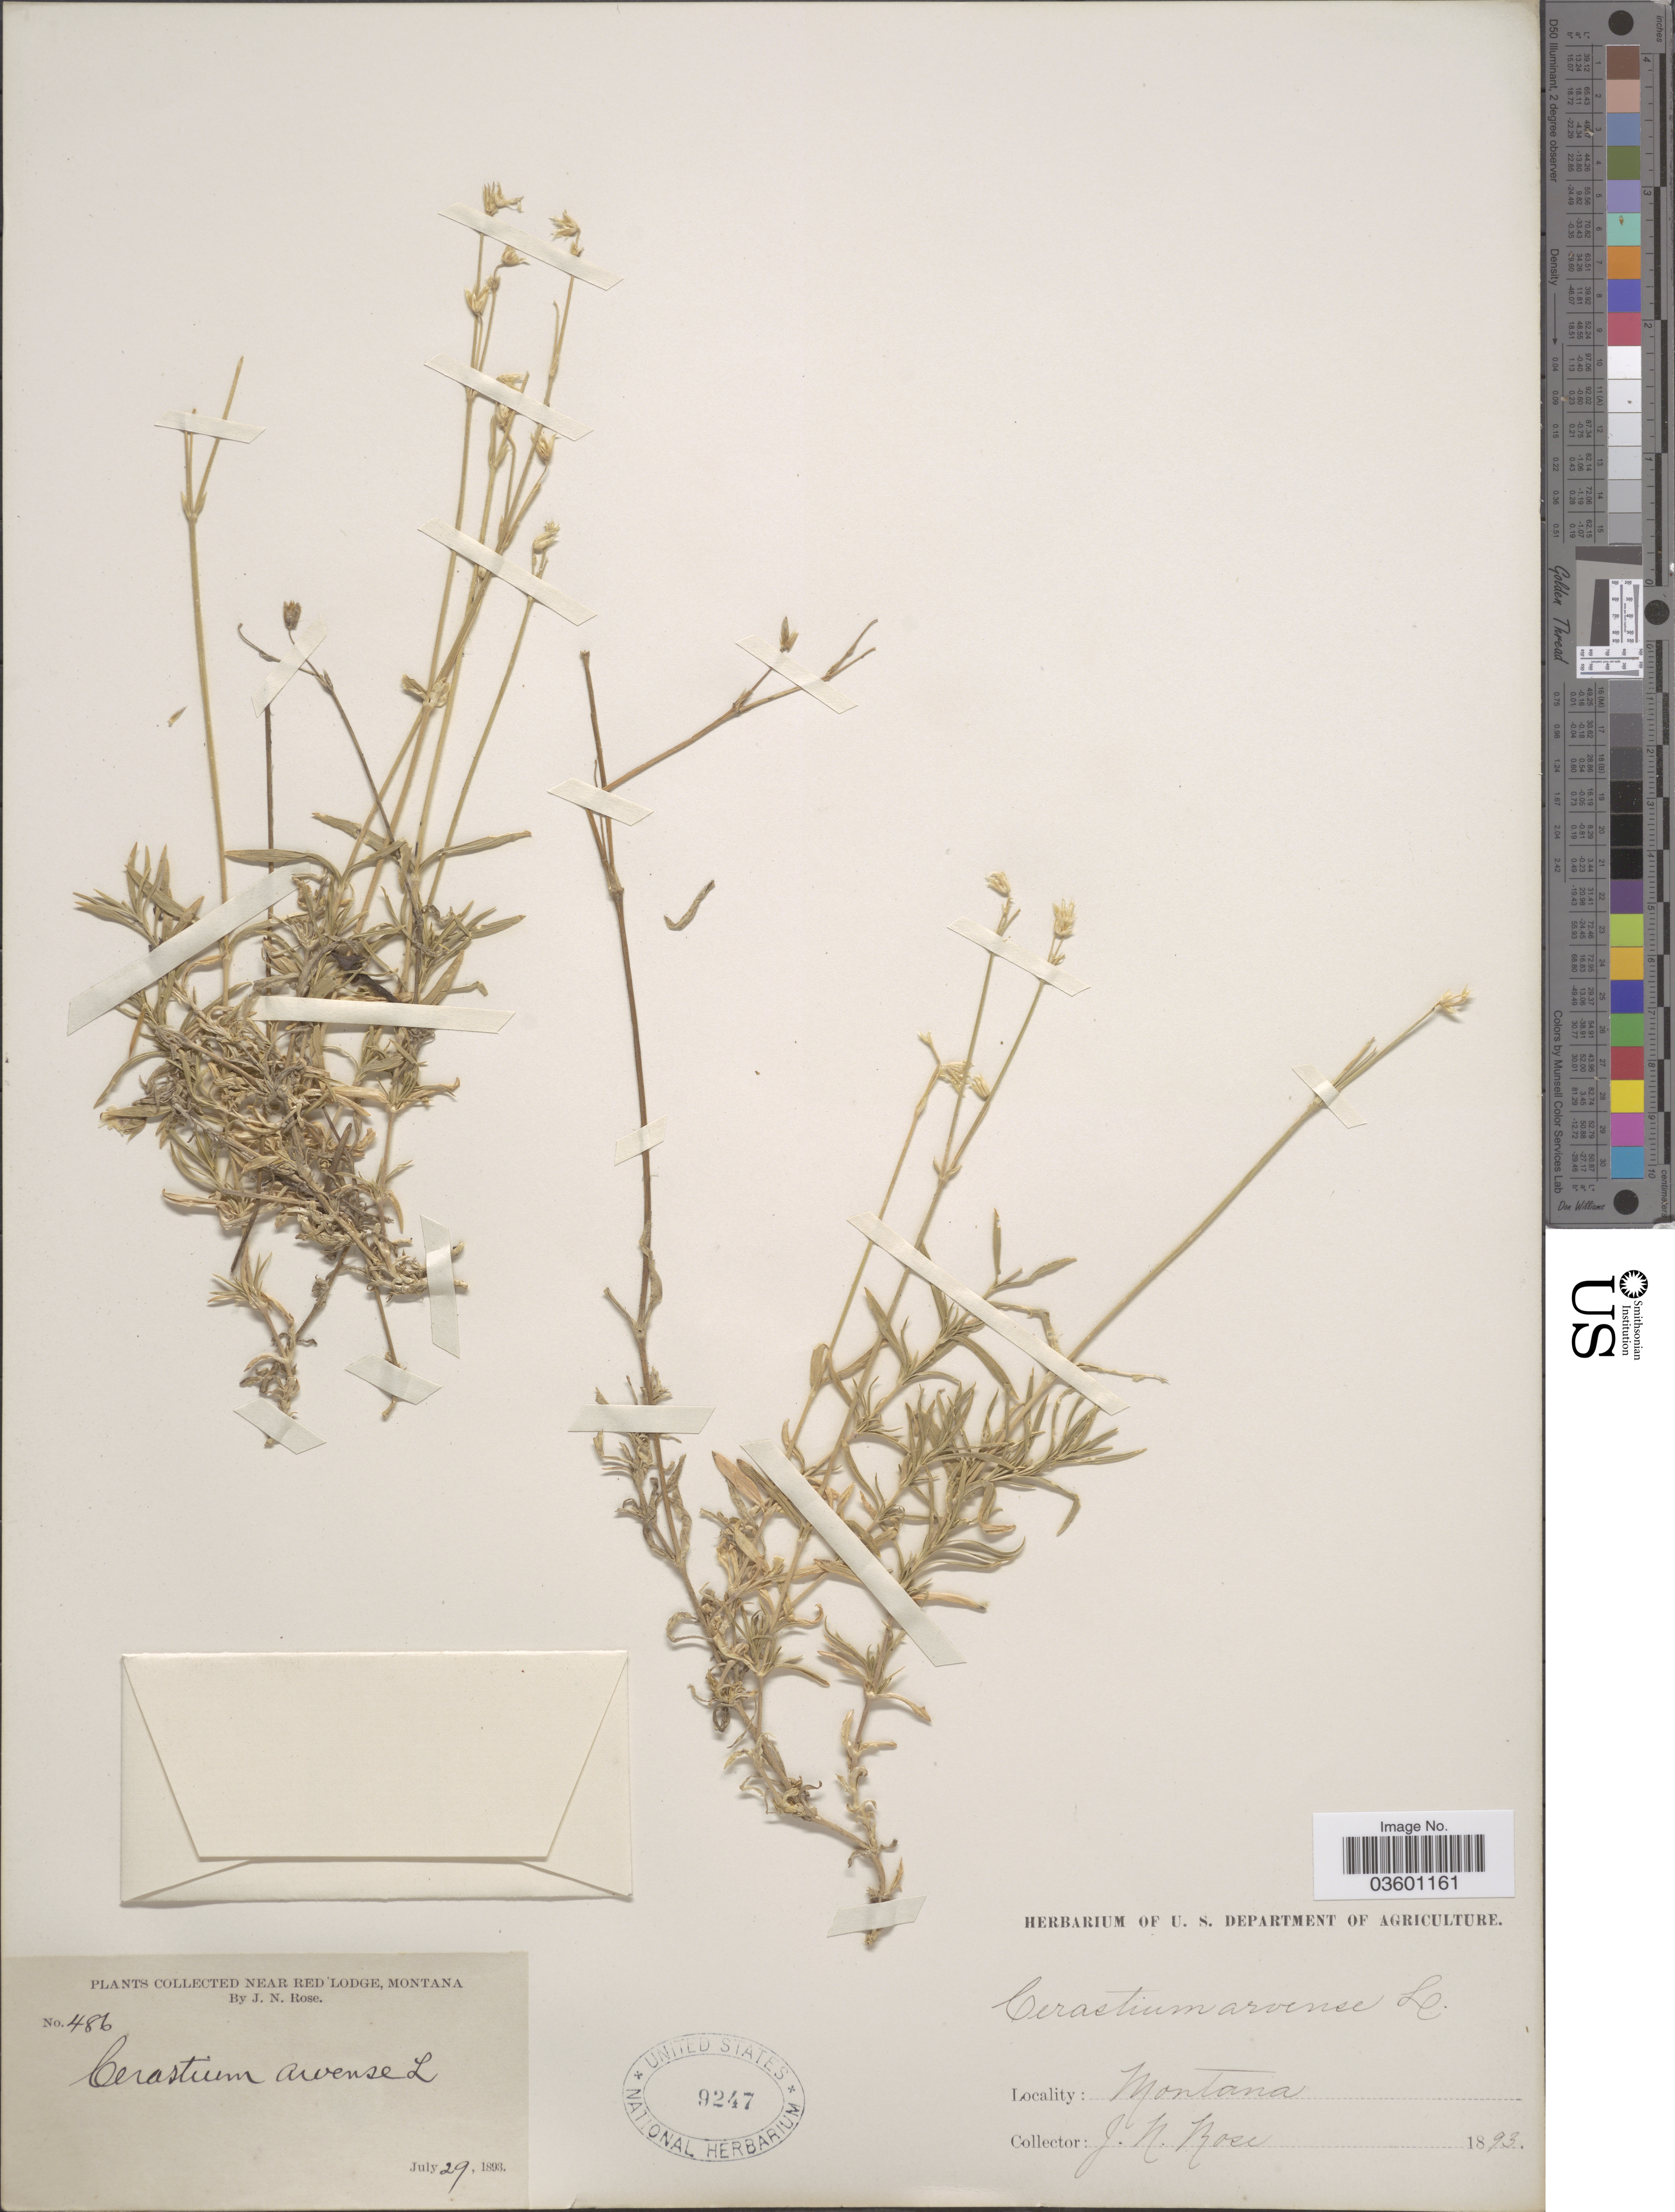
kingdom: Plantae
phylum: Tracheophyta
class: Magnoliopsida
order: Caryophyllales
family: Caryophyllaceae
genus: Cerastium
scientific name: Cerastium arvense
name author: L.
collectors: J. N. Rose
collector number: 486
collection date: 1893-07-29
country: United States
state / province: Montana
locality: Near Red Lodge.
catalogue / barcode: US 9247